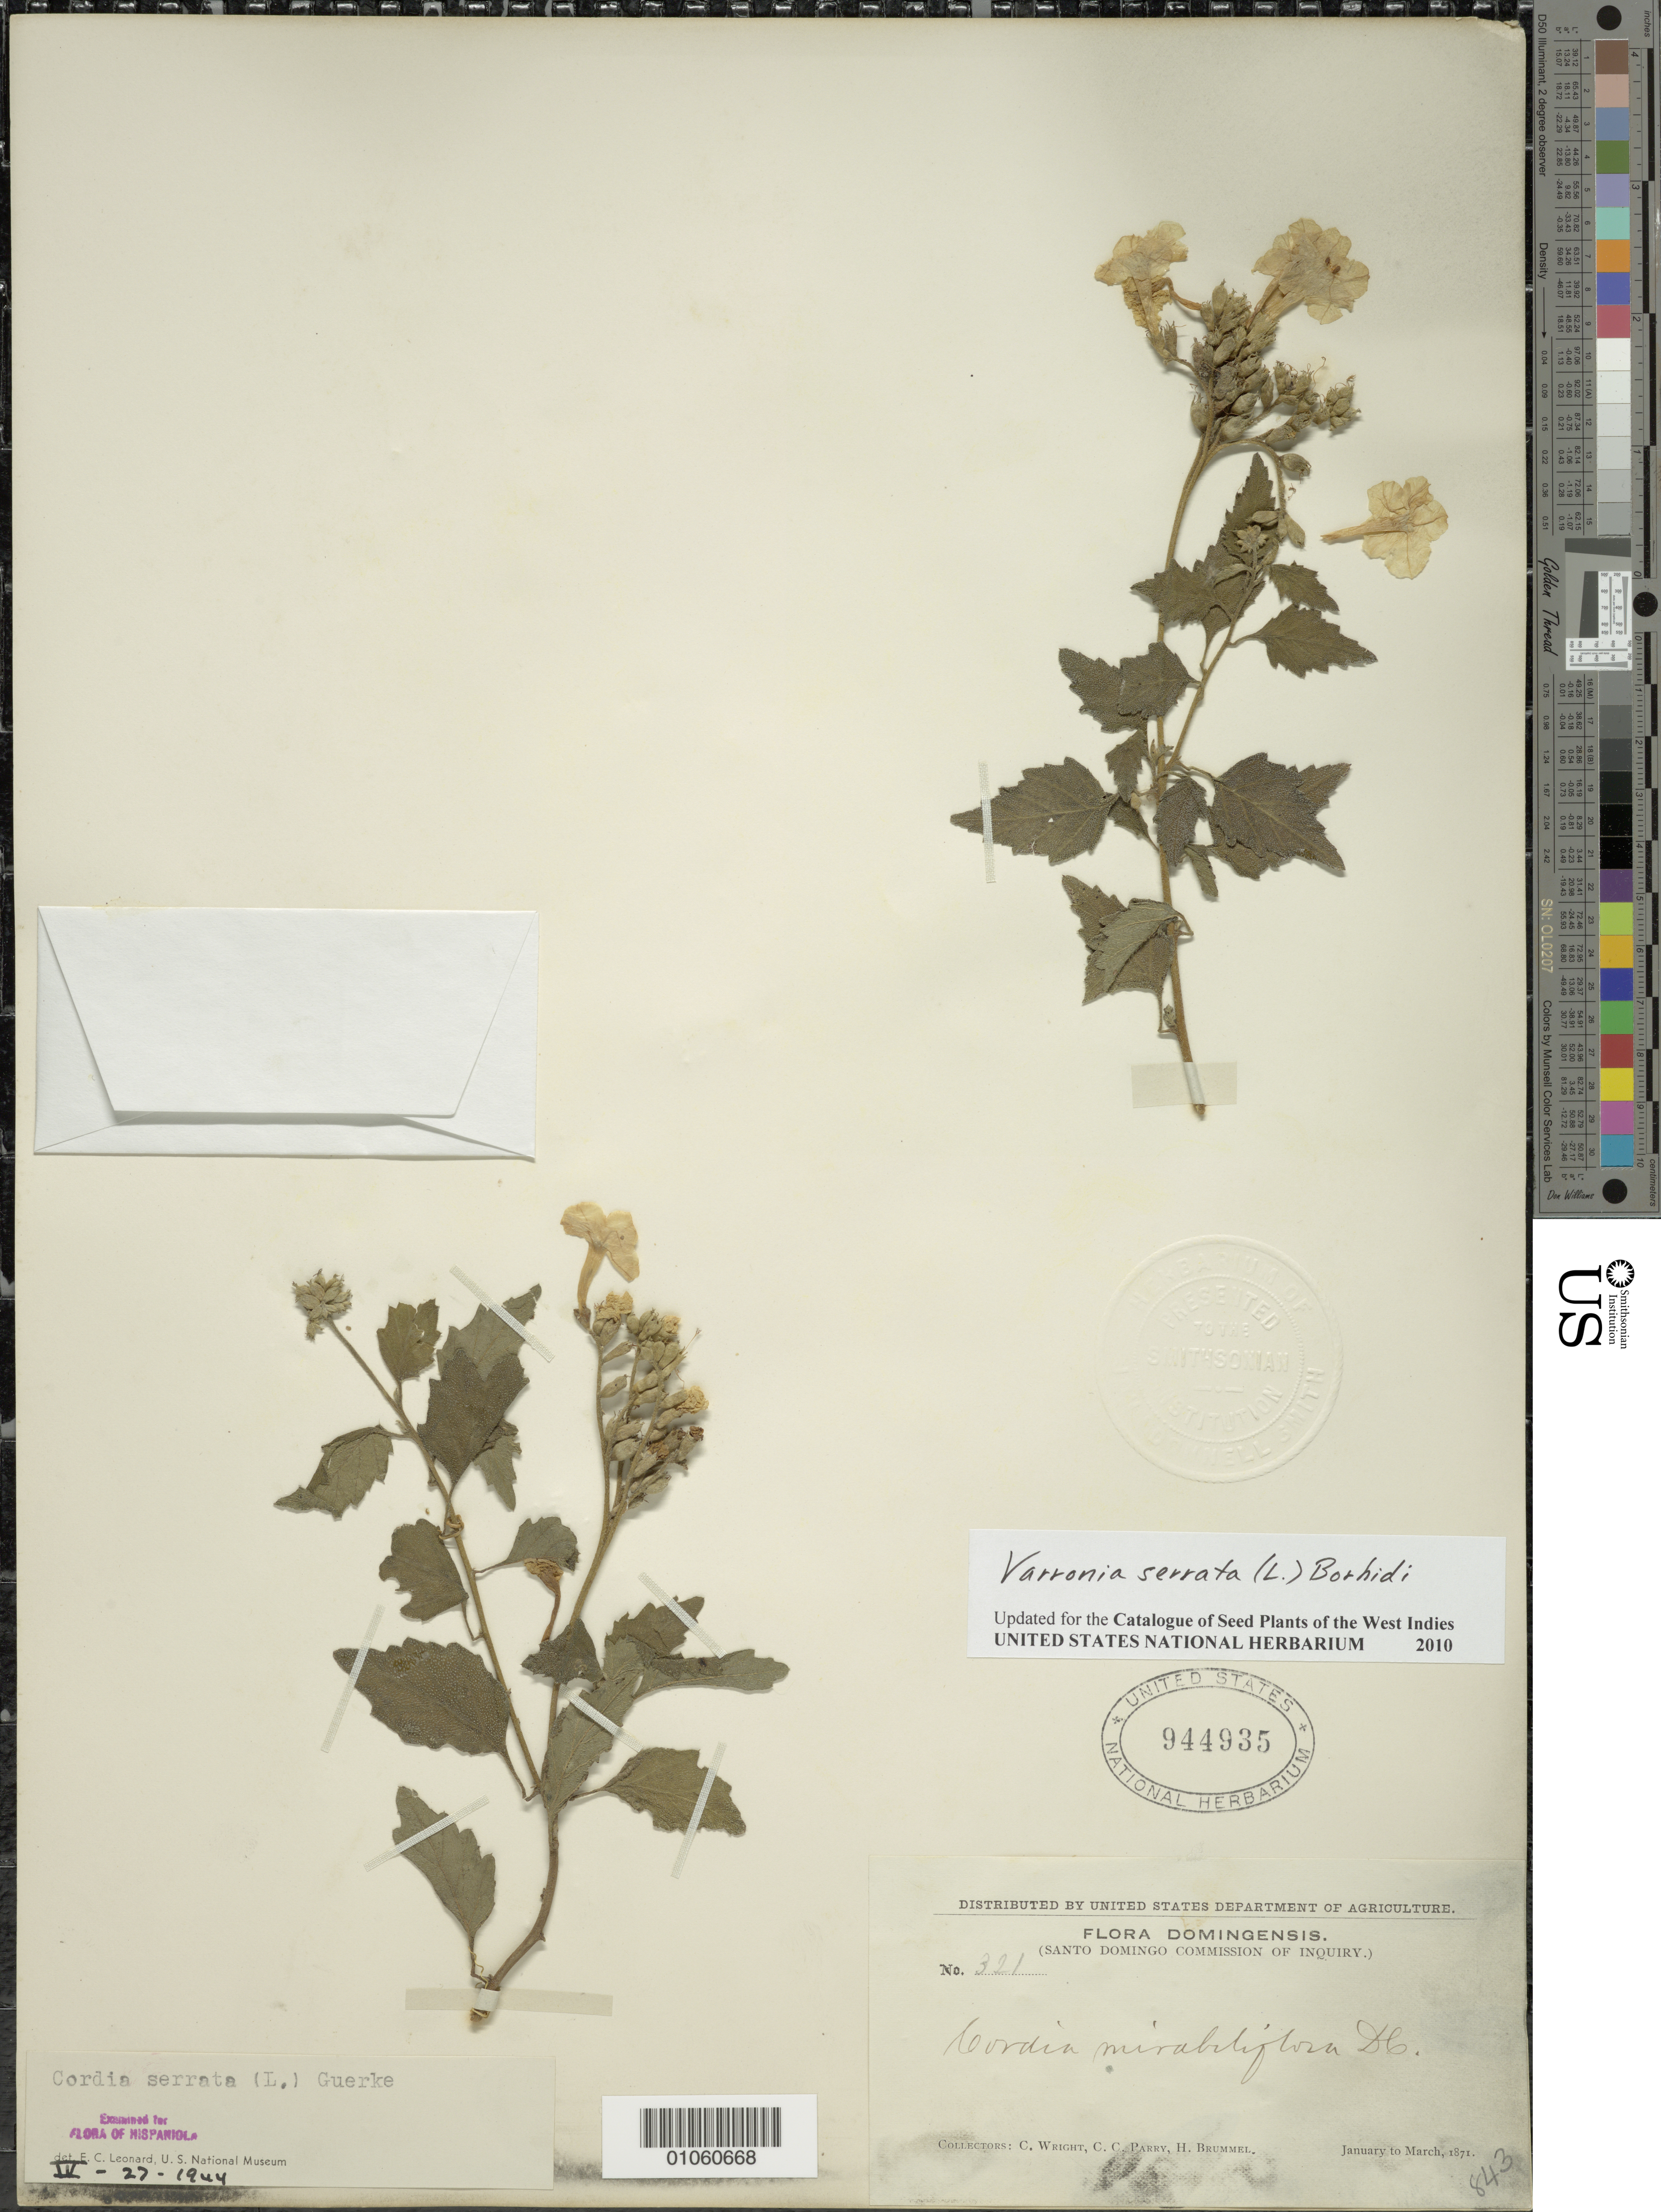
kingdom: Plantae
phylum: Tracheophyta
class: Magnoliopsida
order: Boraginales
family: Cordiaceae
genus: Varronia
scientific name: Varronia serrata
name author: (L.) Borhidi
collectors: C. Wright, C. C. Parry & H. Brummel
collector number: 321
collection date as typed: Jan 1871 to -- Mar 1871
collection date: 1871-01/1871-03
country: Dominican Republic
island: Hispaniola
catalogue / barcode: US 944935